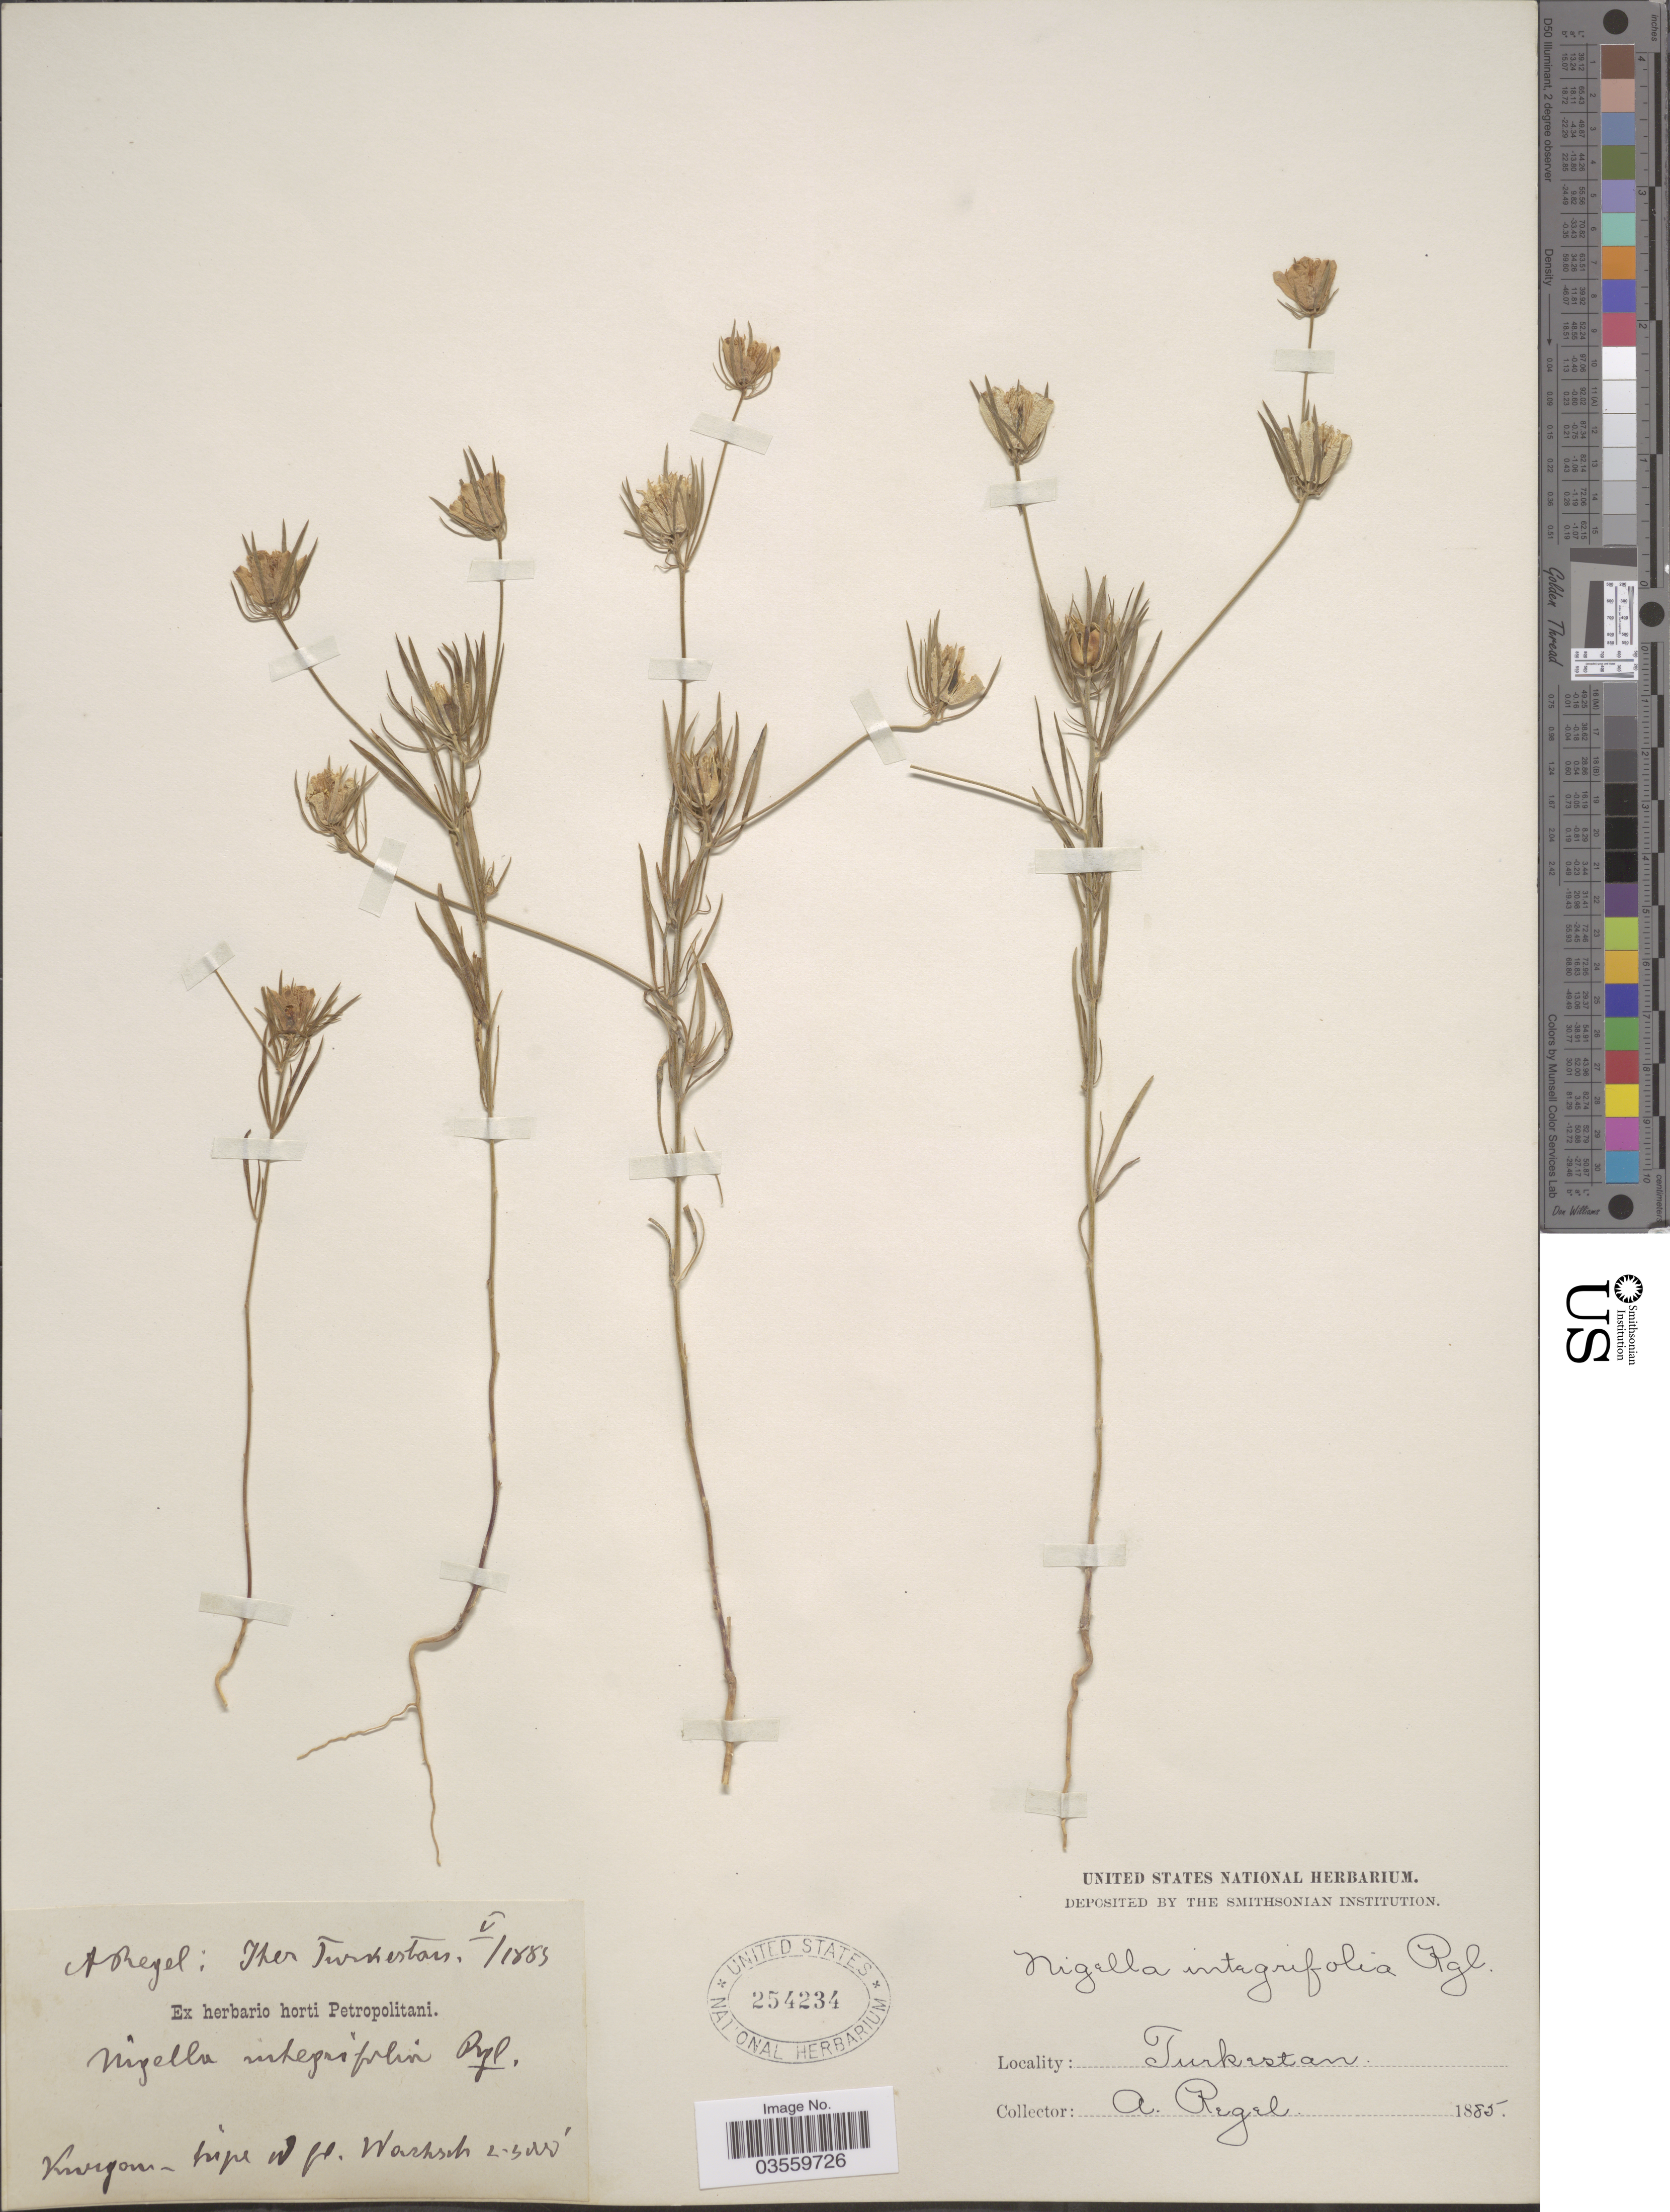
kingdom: Plantae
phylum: Tracheophyta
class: Magnoliopsida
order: Ranunculales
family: Ranunculaceae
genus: Nigella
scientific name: Nigella integrifolia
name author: Regel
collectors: A. Regel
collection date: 1885-05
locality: Kwigom- pipe ad fl. Warhsch. [interpreted] Turkestan.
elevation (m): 610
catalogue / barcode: US 254234